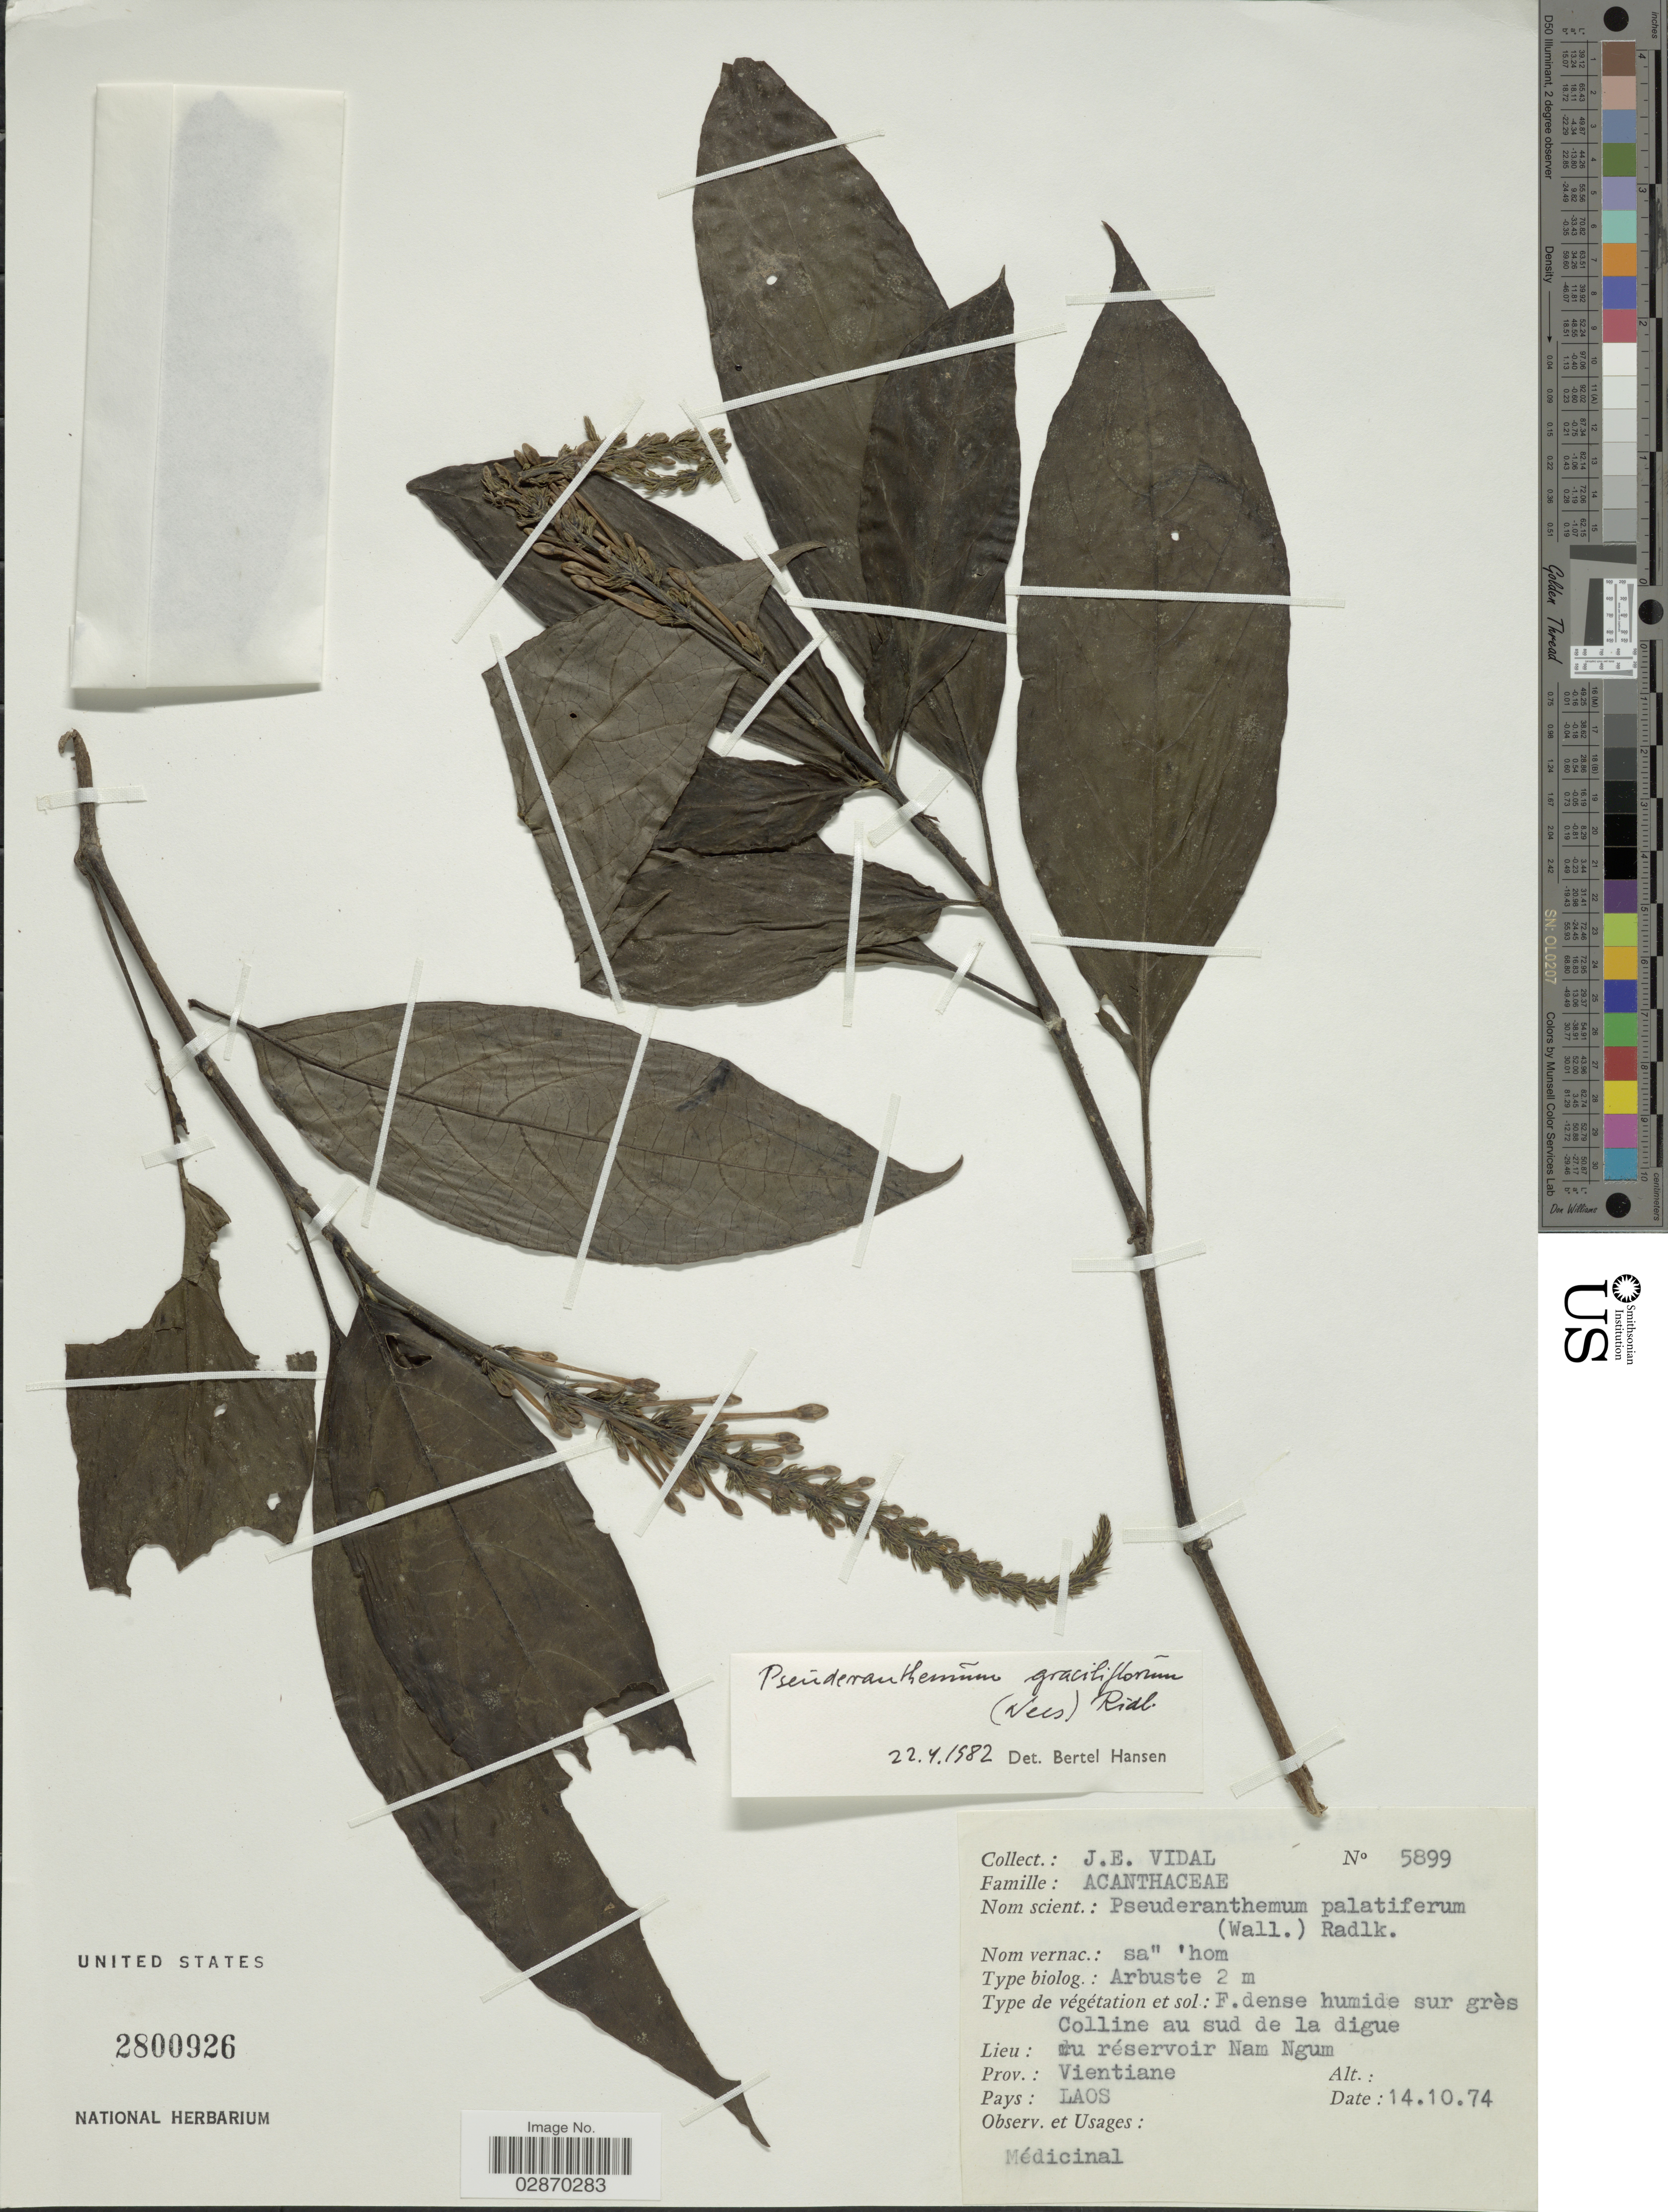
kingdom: Plantae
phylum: Tracheophyta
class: Magnoliopsida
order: Lamiales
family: Acanthaceae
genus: Pseuderanthemum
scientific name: Pseuderanthemum graciliflorum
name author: (Nees) Ridl.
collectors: J. E. Vidal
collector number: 5899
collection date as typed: Transcribed d/m/y: 14/10/74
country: Laos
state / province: Viangchan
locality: Colline au sud de la digue su réservoir Nam Ngum. Prov.: Vientiane.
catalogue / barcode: US 2800926